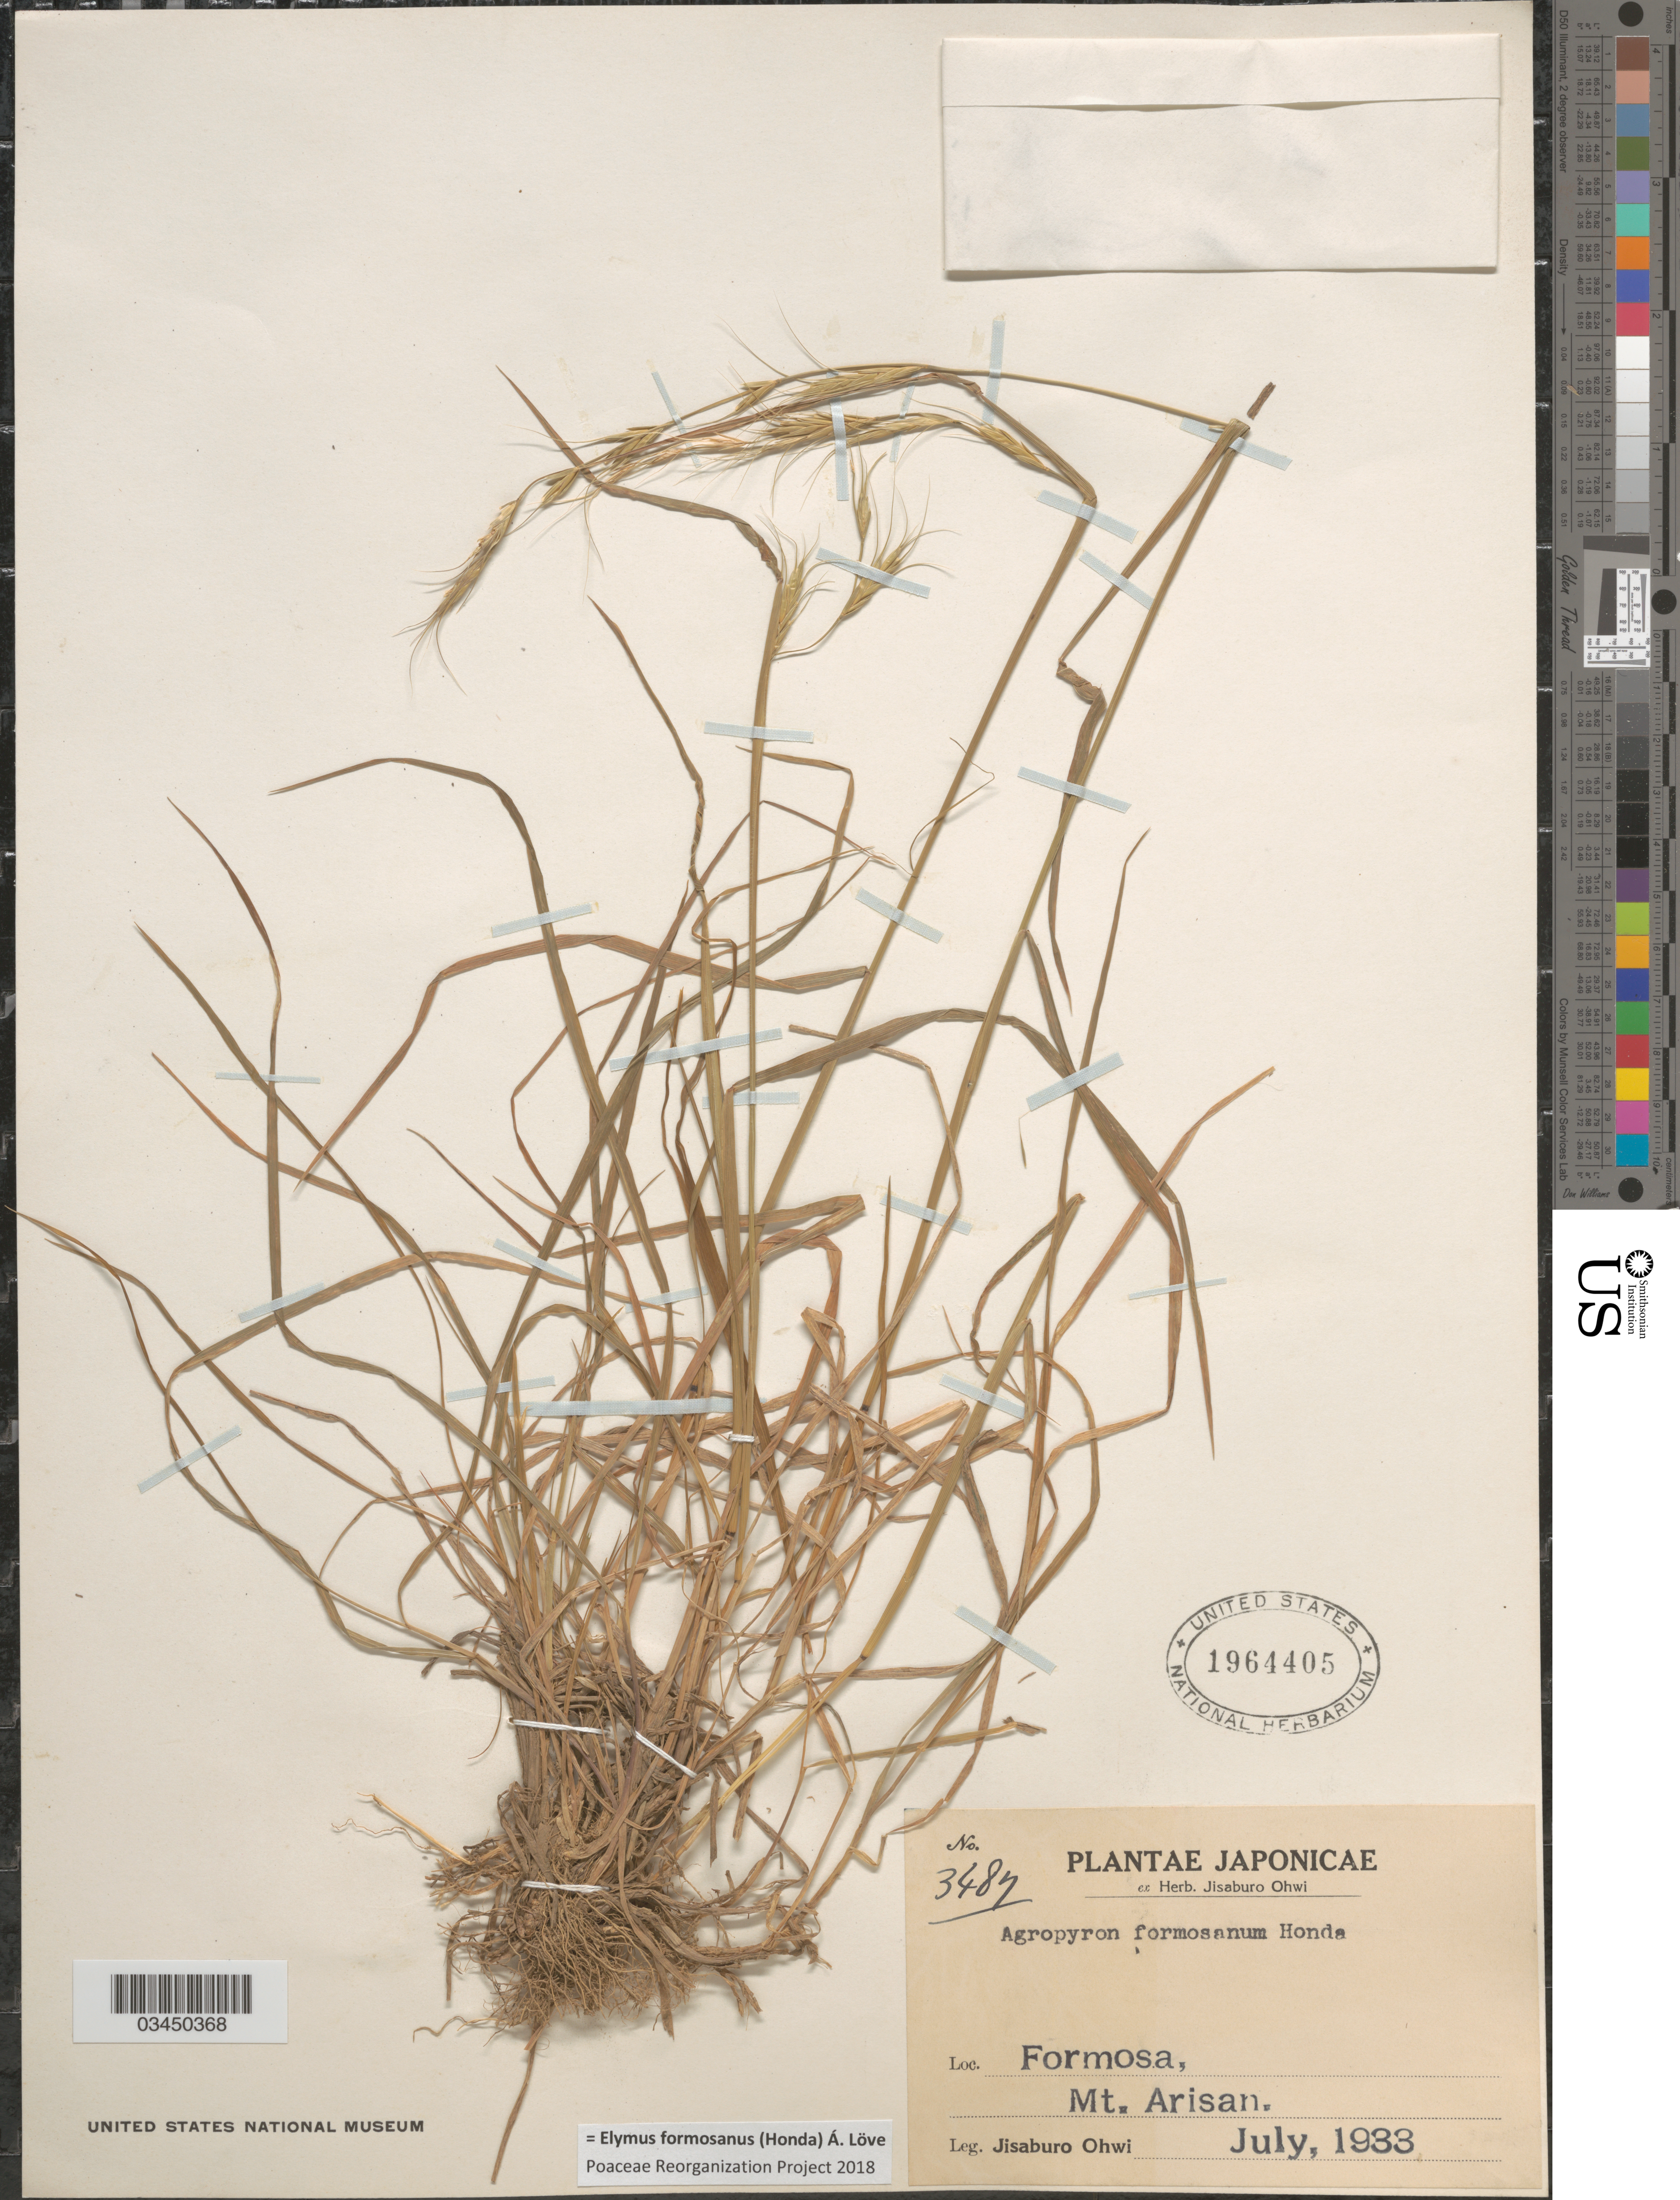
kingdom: Plantae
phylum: Tracheophyta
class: Liliopsida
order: Poales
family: Poaceae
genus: Elymus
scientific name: Elymus formosanus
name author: (Honda) Á. Löve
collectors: J. Ohwi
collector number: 3487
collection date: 1933-07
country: Taiwan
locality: Formosa, Mt. Arisan.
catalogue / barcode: US 1964405